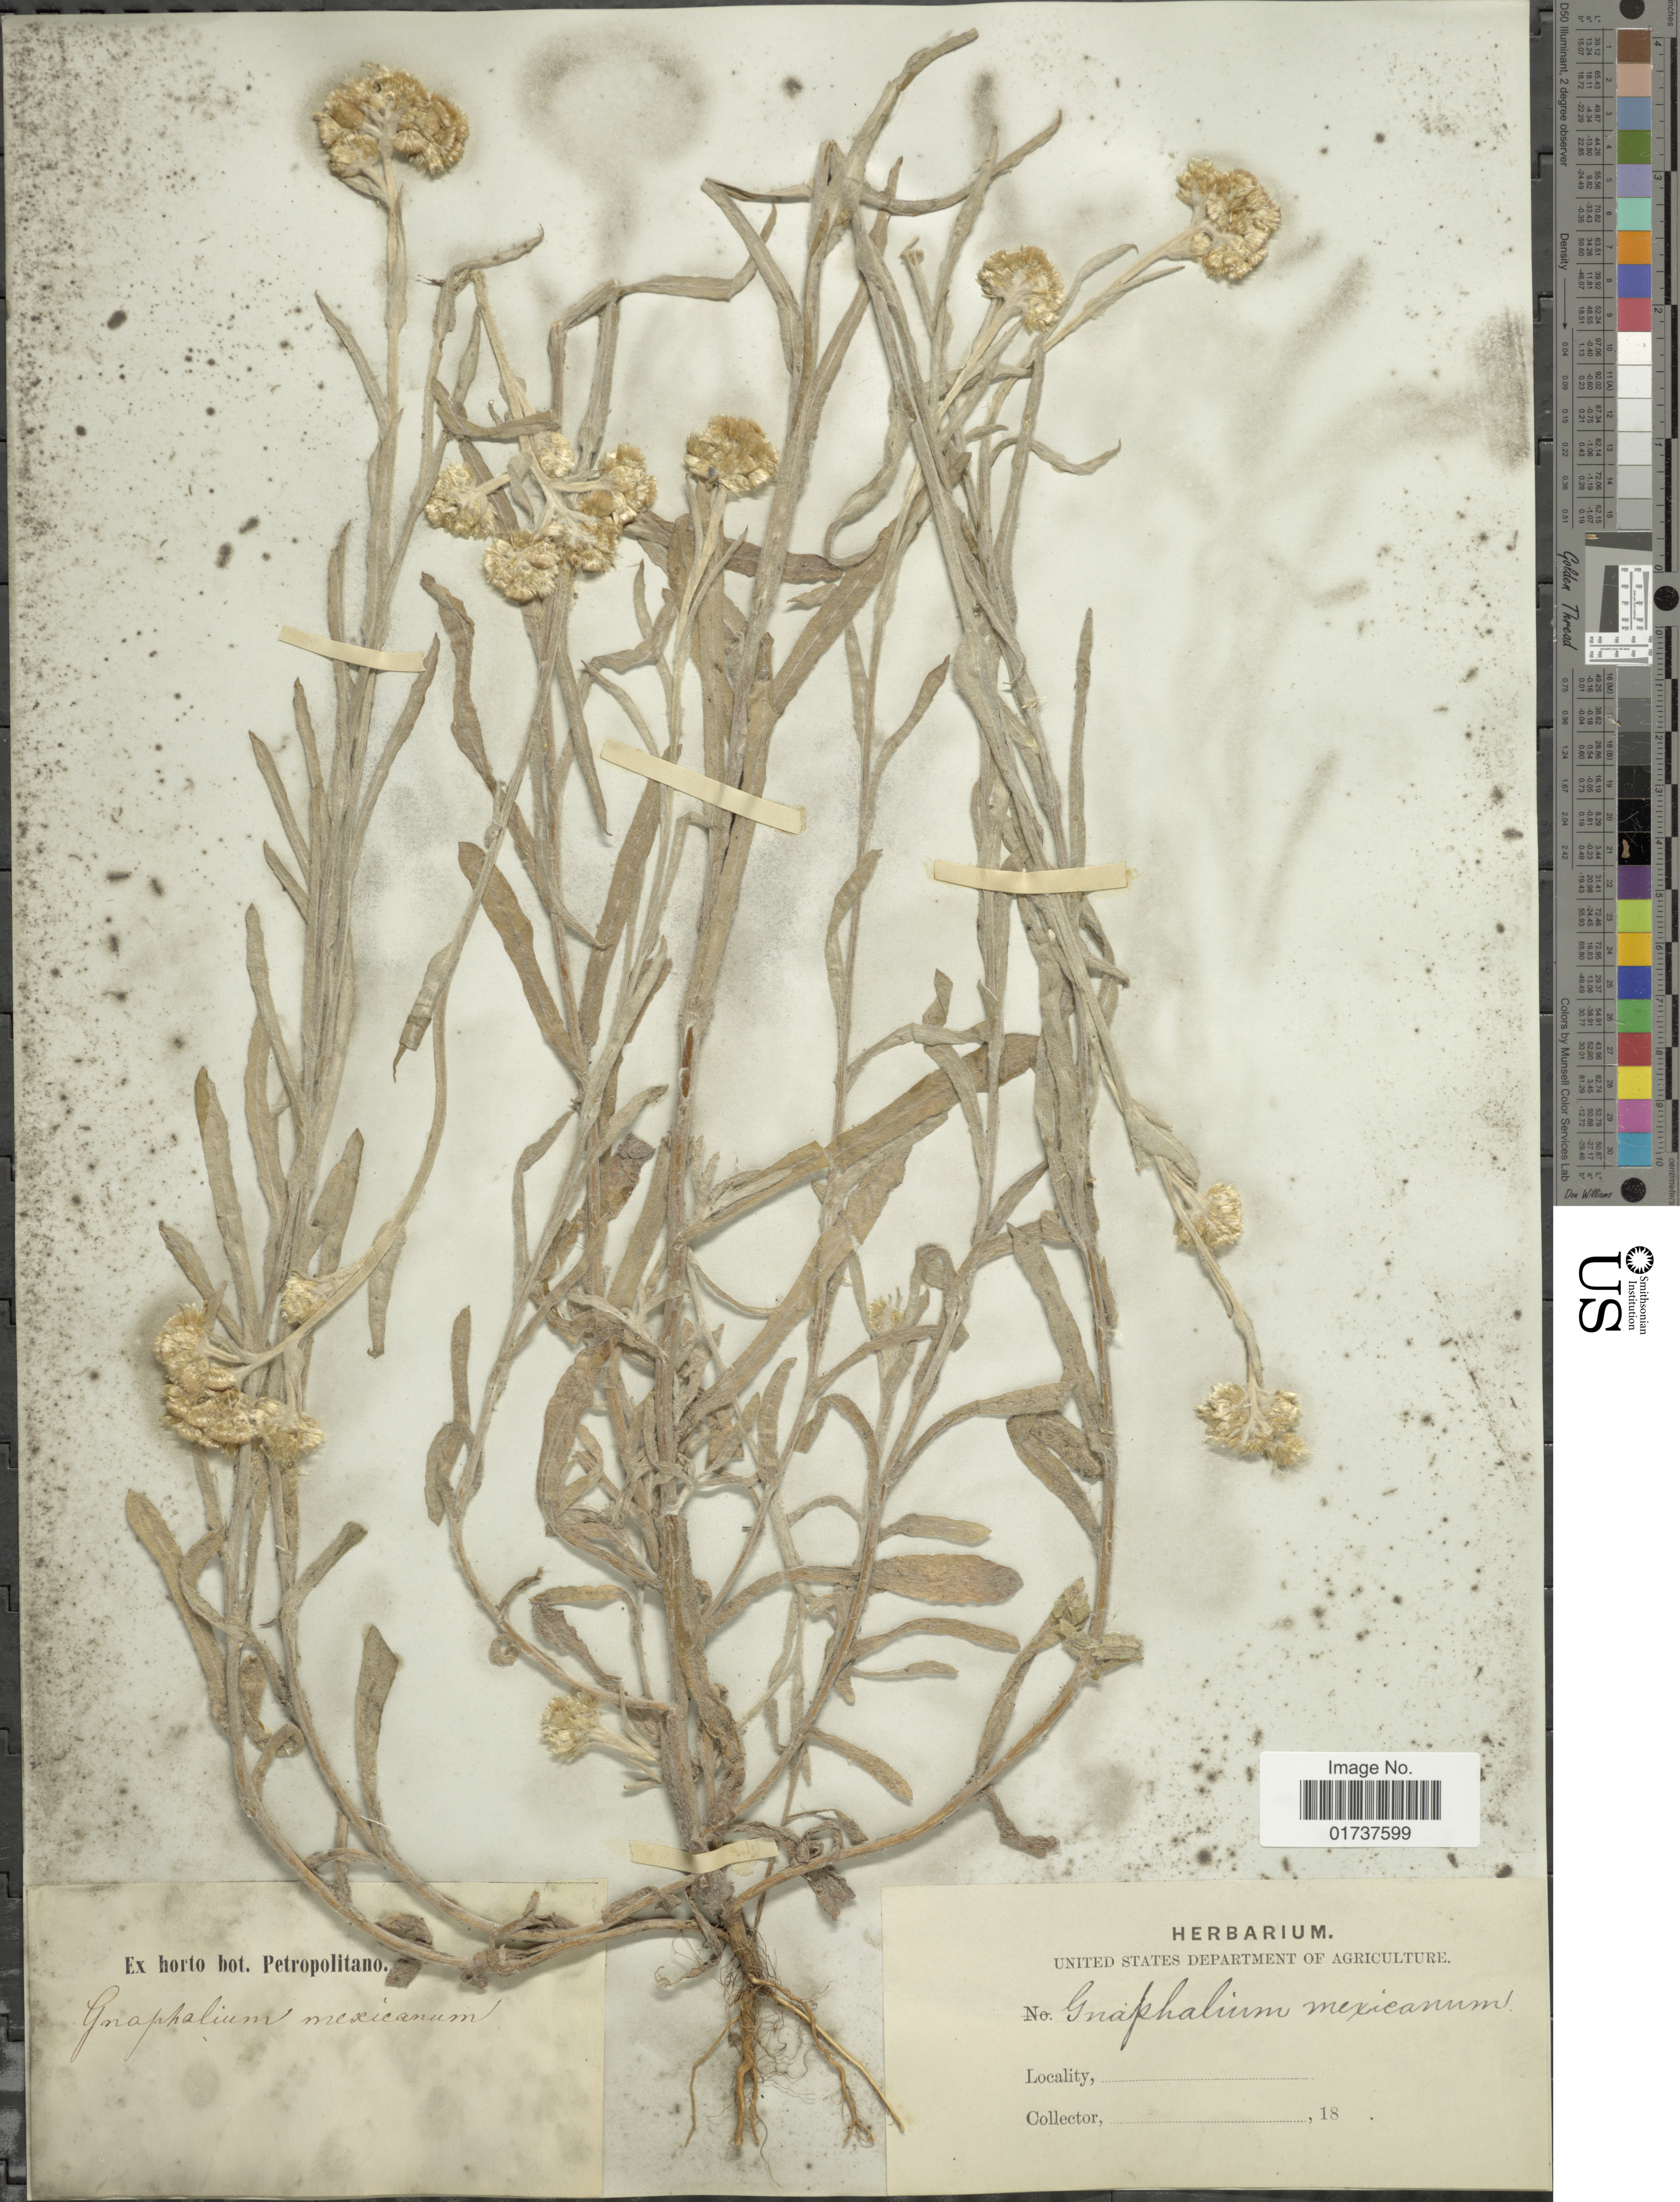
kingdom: Plantae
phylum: Tracheophyta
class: Magnoliopsida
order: Asterales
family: Asteraceae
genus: Gnaphalium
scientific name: Gnaphalium sp.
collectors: ex Horto Bot. Petropolitano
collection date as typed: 18